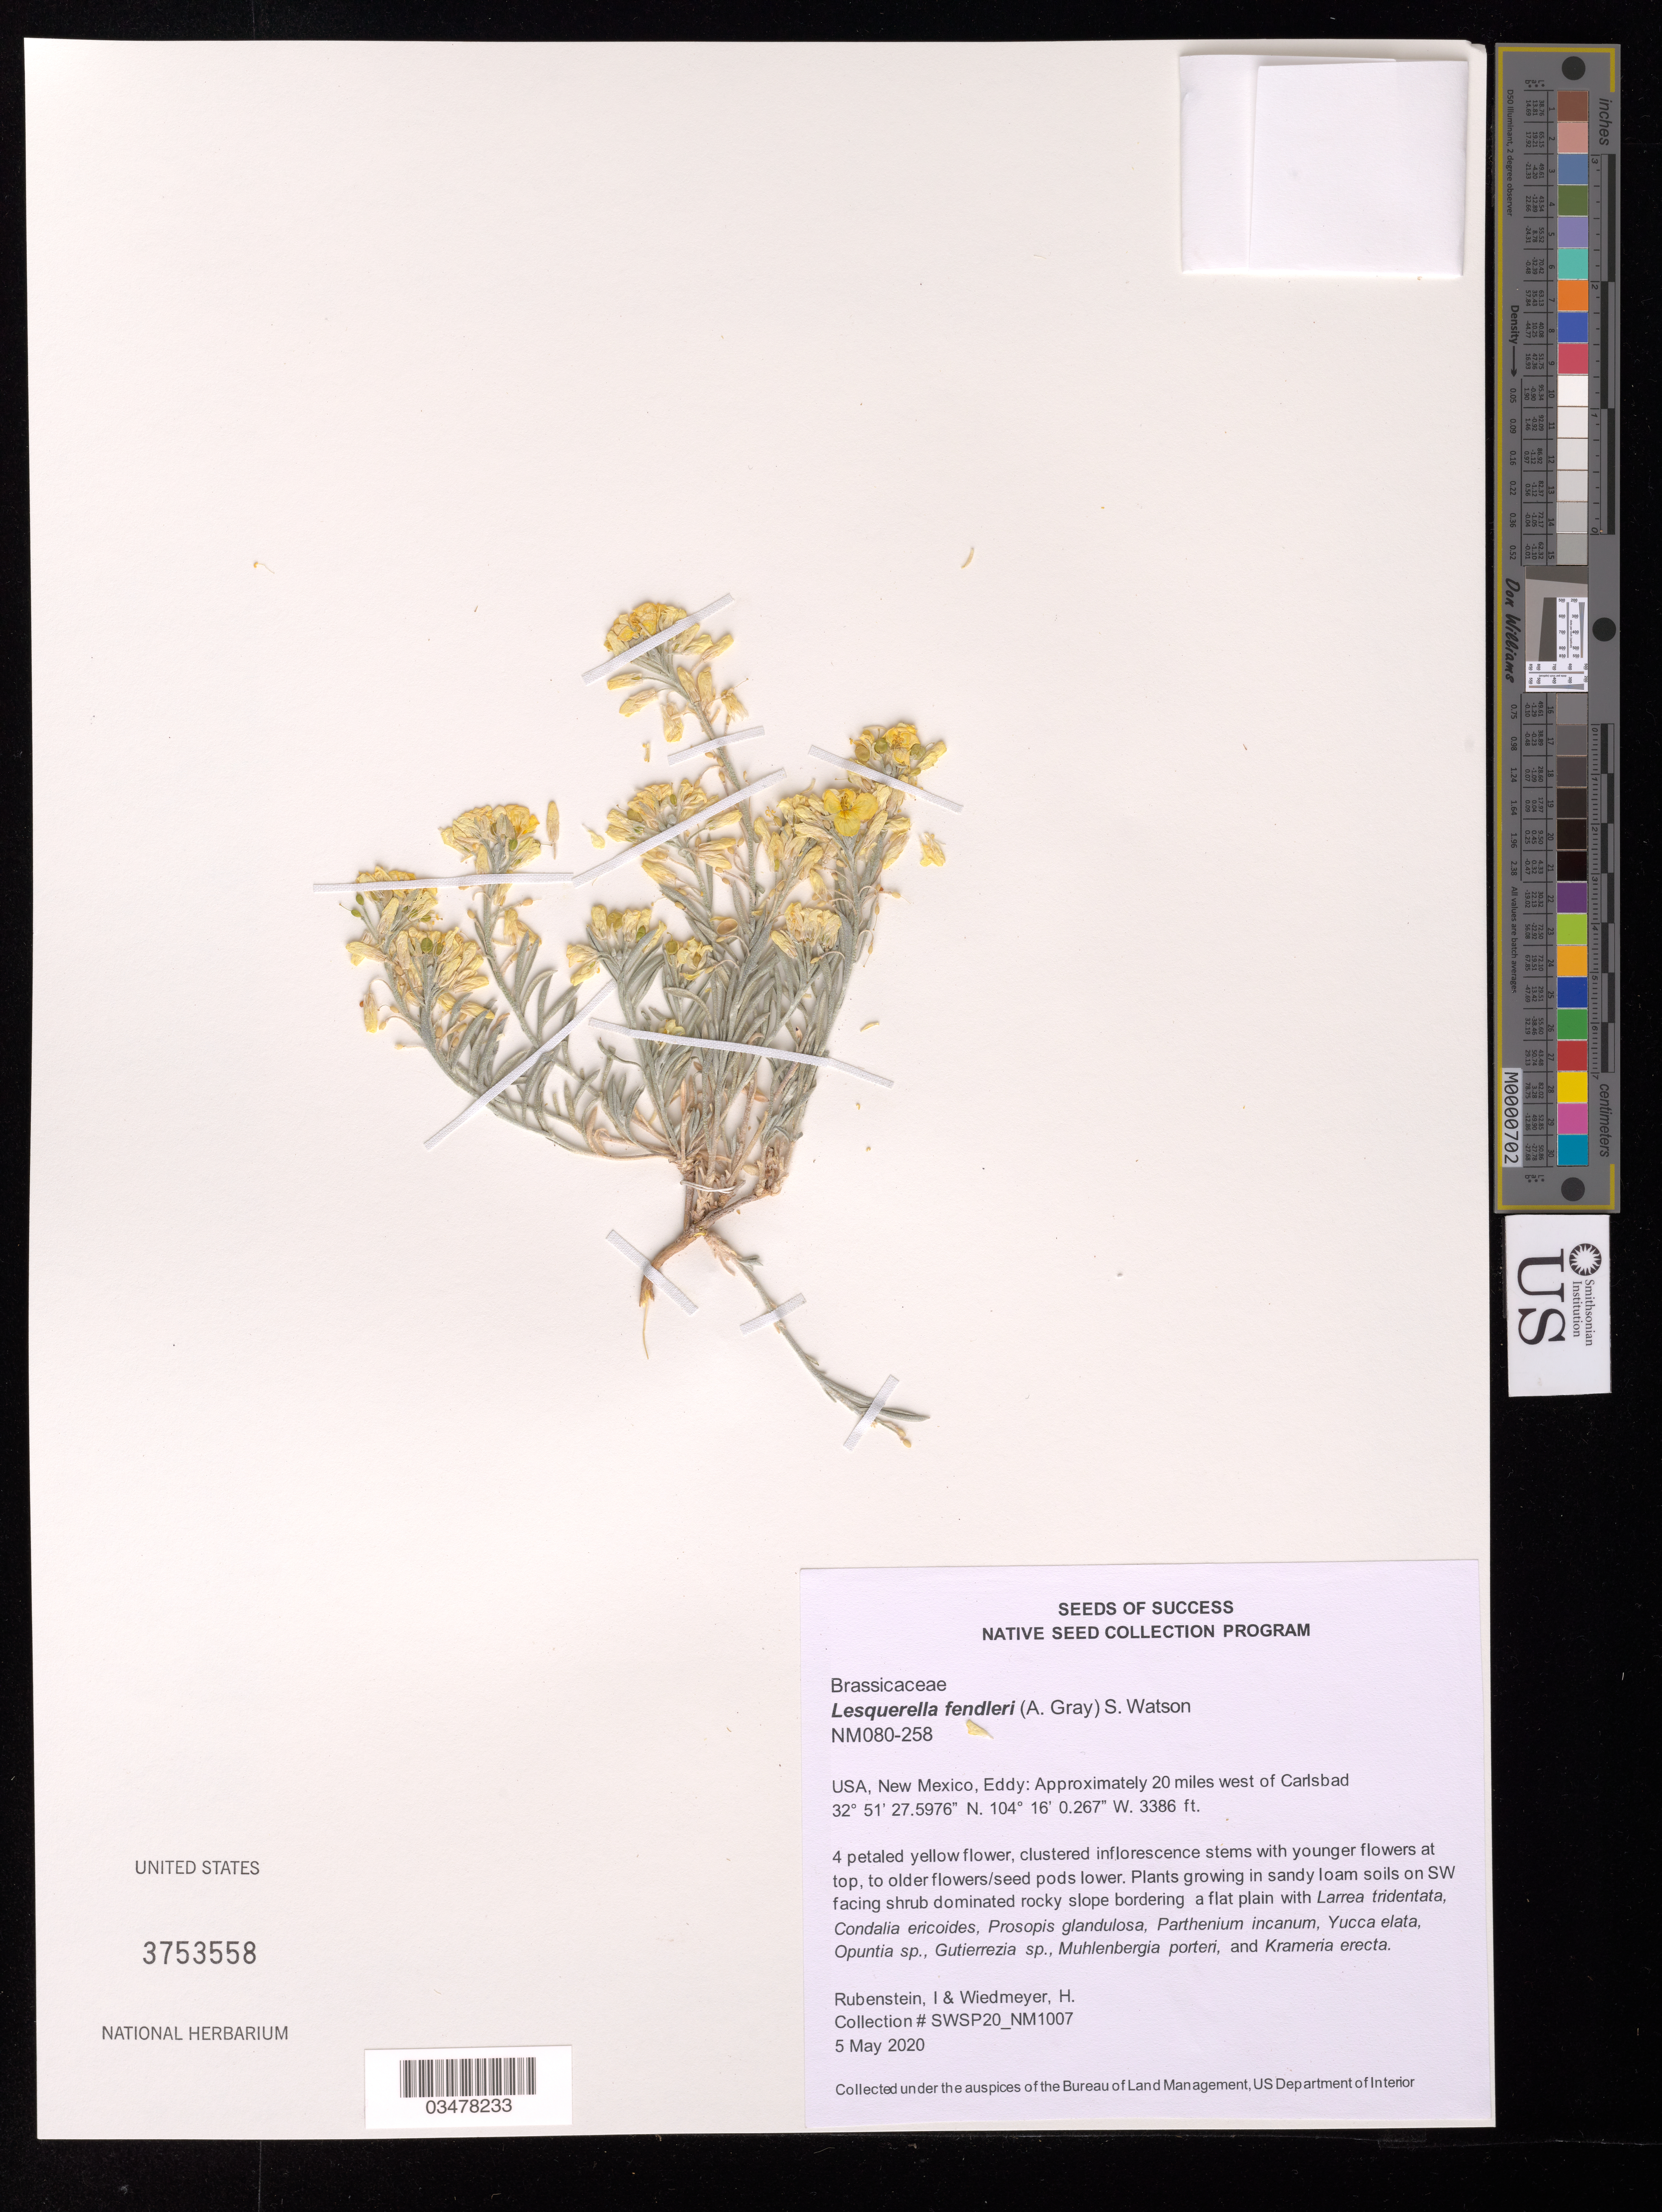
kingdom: Plantae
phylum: Tracheophyta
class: Magnoliopsida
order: Brassicales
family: Brassicaceae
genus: Lesquerella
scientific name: Lesquerella fendleri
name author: (A. Gray) S. Watson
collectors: I. Rubenstein & H. Wiedmeyer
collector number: NM080-258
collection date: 2020-05-05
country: United States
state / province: New Mexico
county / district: Eddy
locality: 20 mi. W of Carlsbad.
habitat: Sandy loam soils. Shrub dominated rocky slope bordering a flat plain. With Larrea tridentata, Condalia ericoides, Yucca elata, Opuntia sp., etc.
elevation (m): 1032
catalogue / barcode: US 3753558